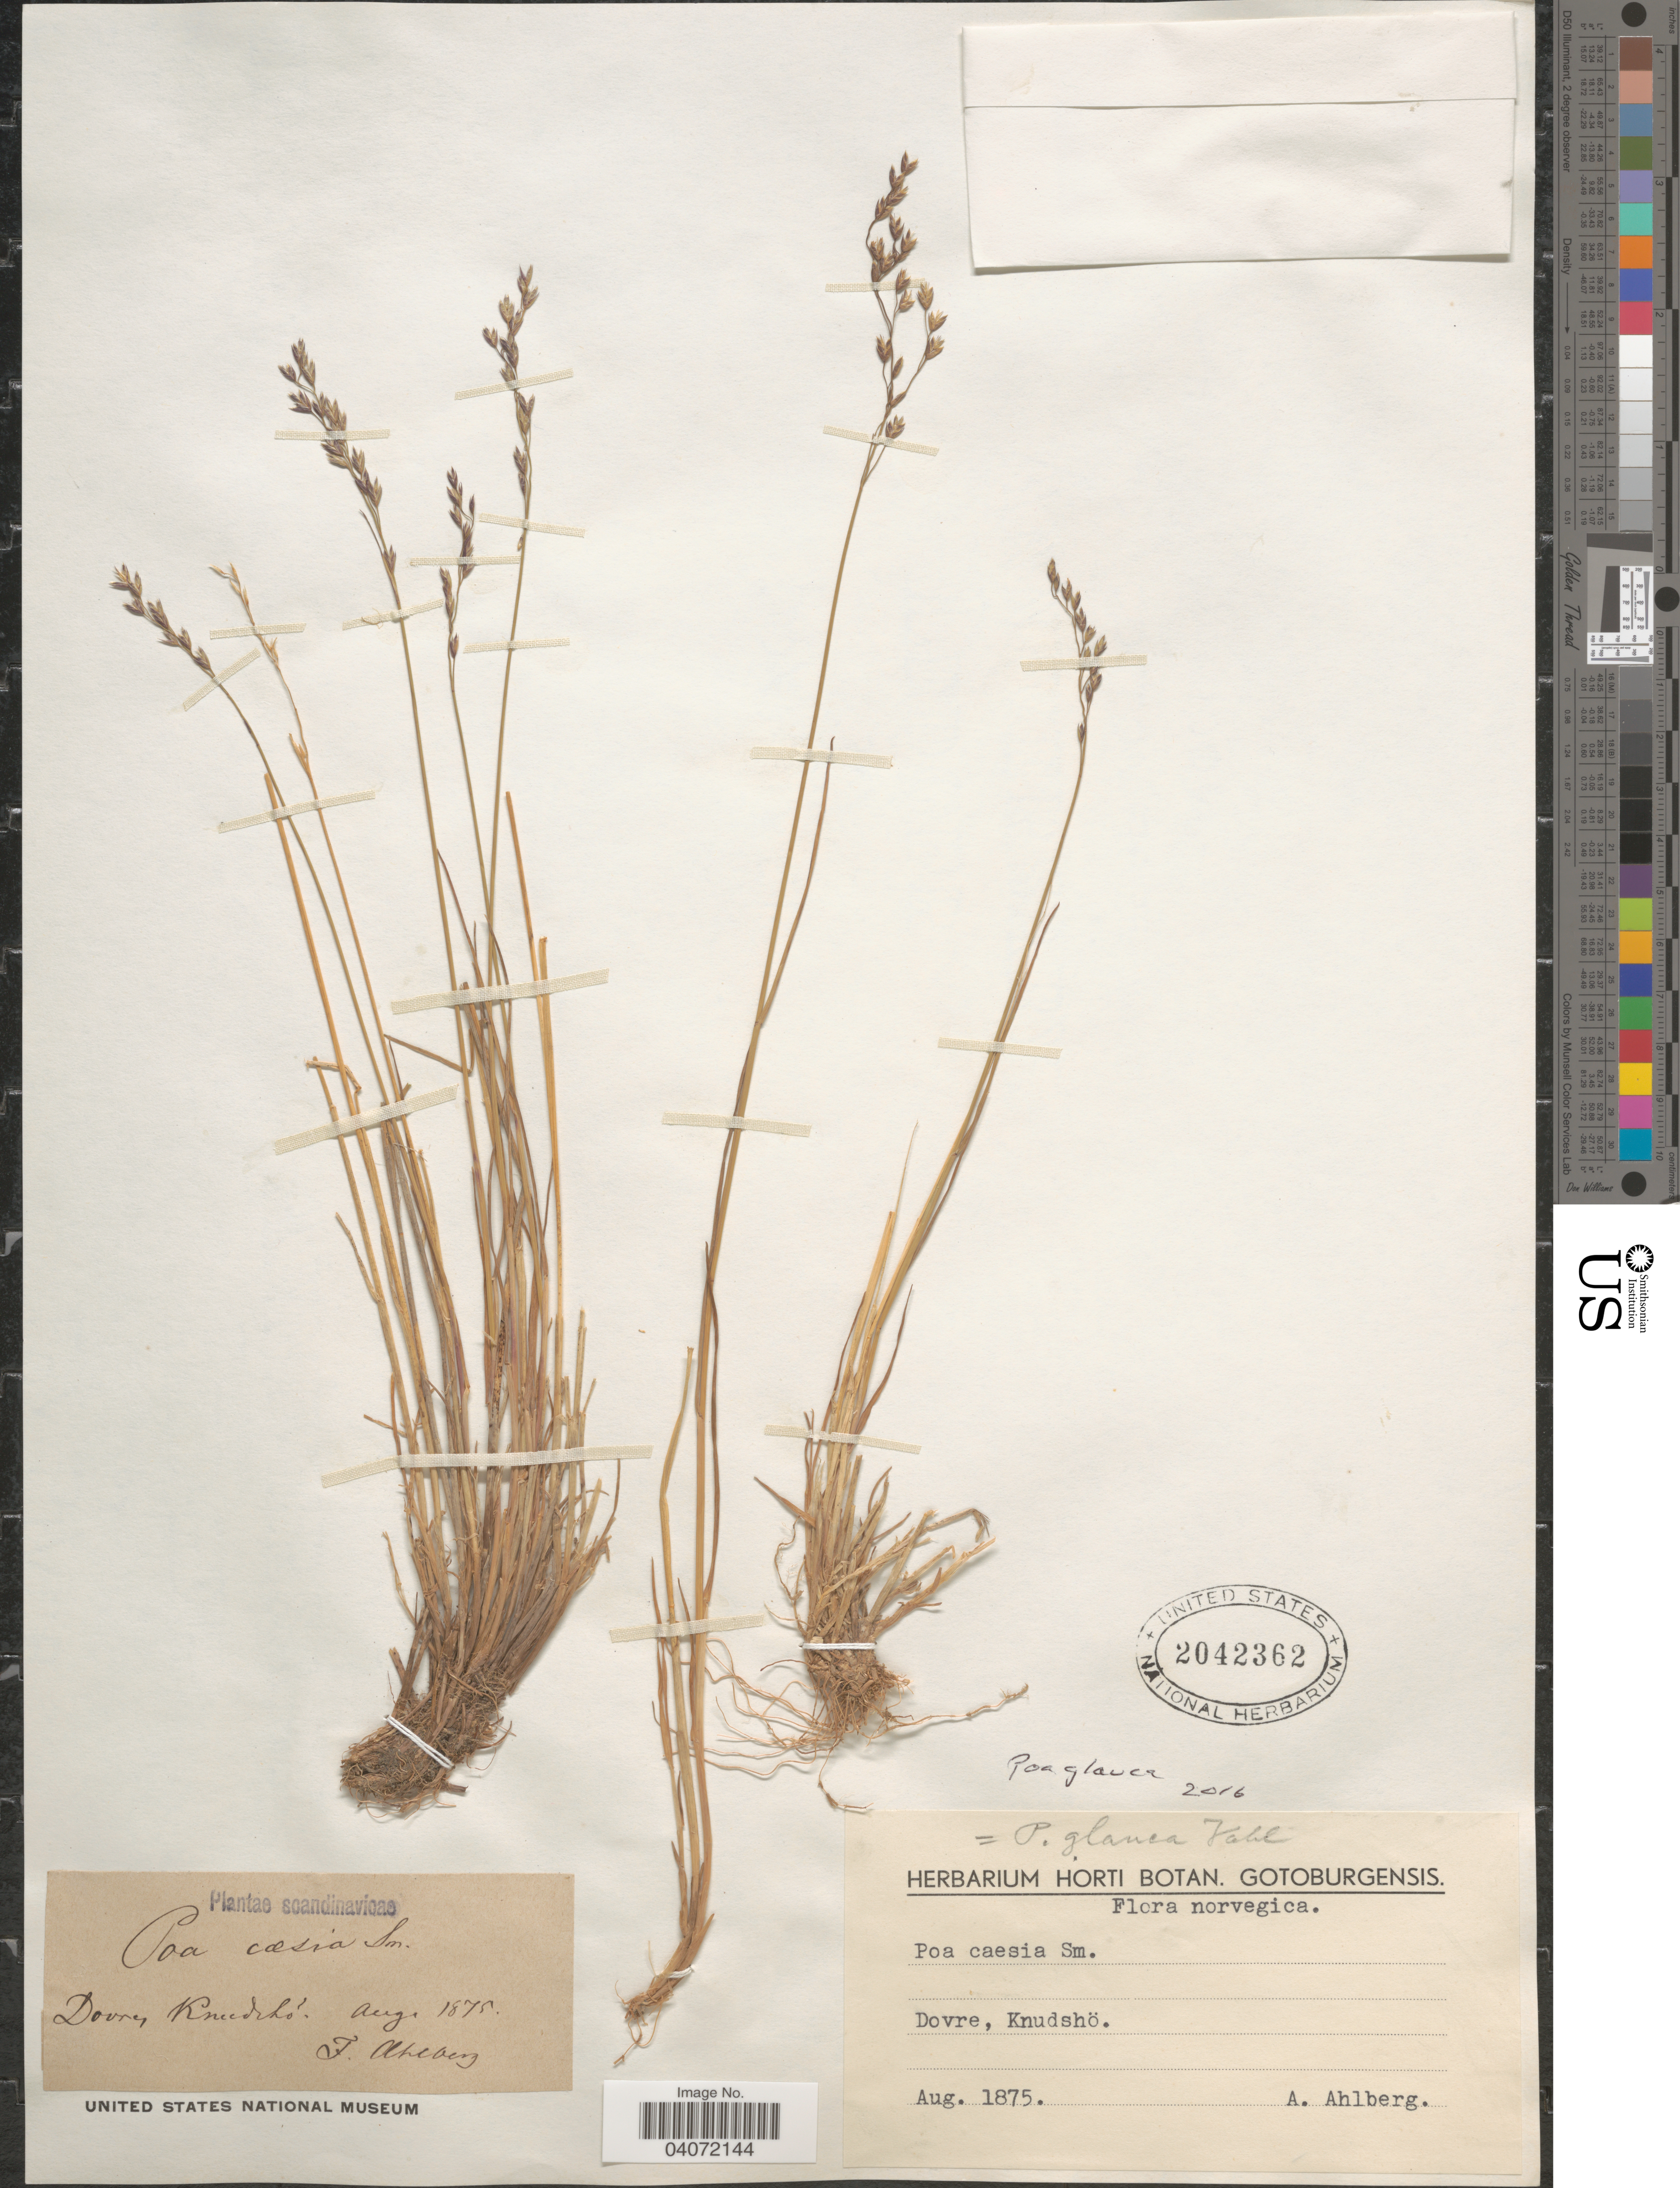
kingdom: Plantae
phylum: Tracheophyta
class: Liliopsida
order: Poales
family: Poaceae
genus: Poa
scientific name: Poa glauca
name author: Vahl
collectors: A. Ahlberg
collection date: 1875-08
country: Norway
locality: Norvegica. Dovre, Knudshö. Scandinavicae.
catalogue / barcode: US 2042362